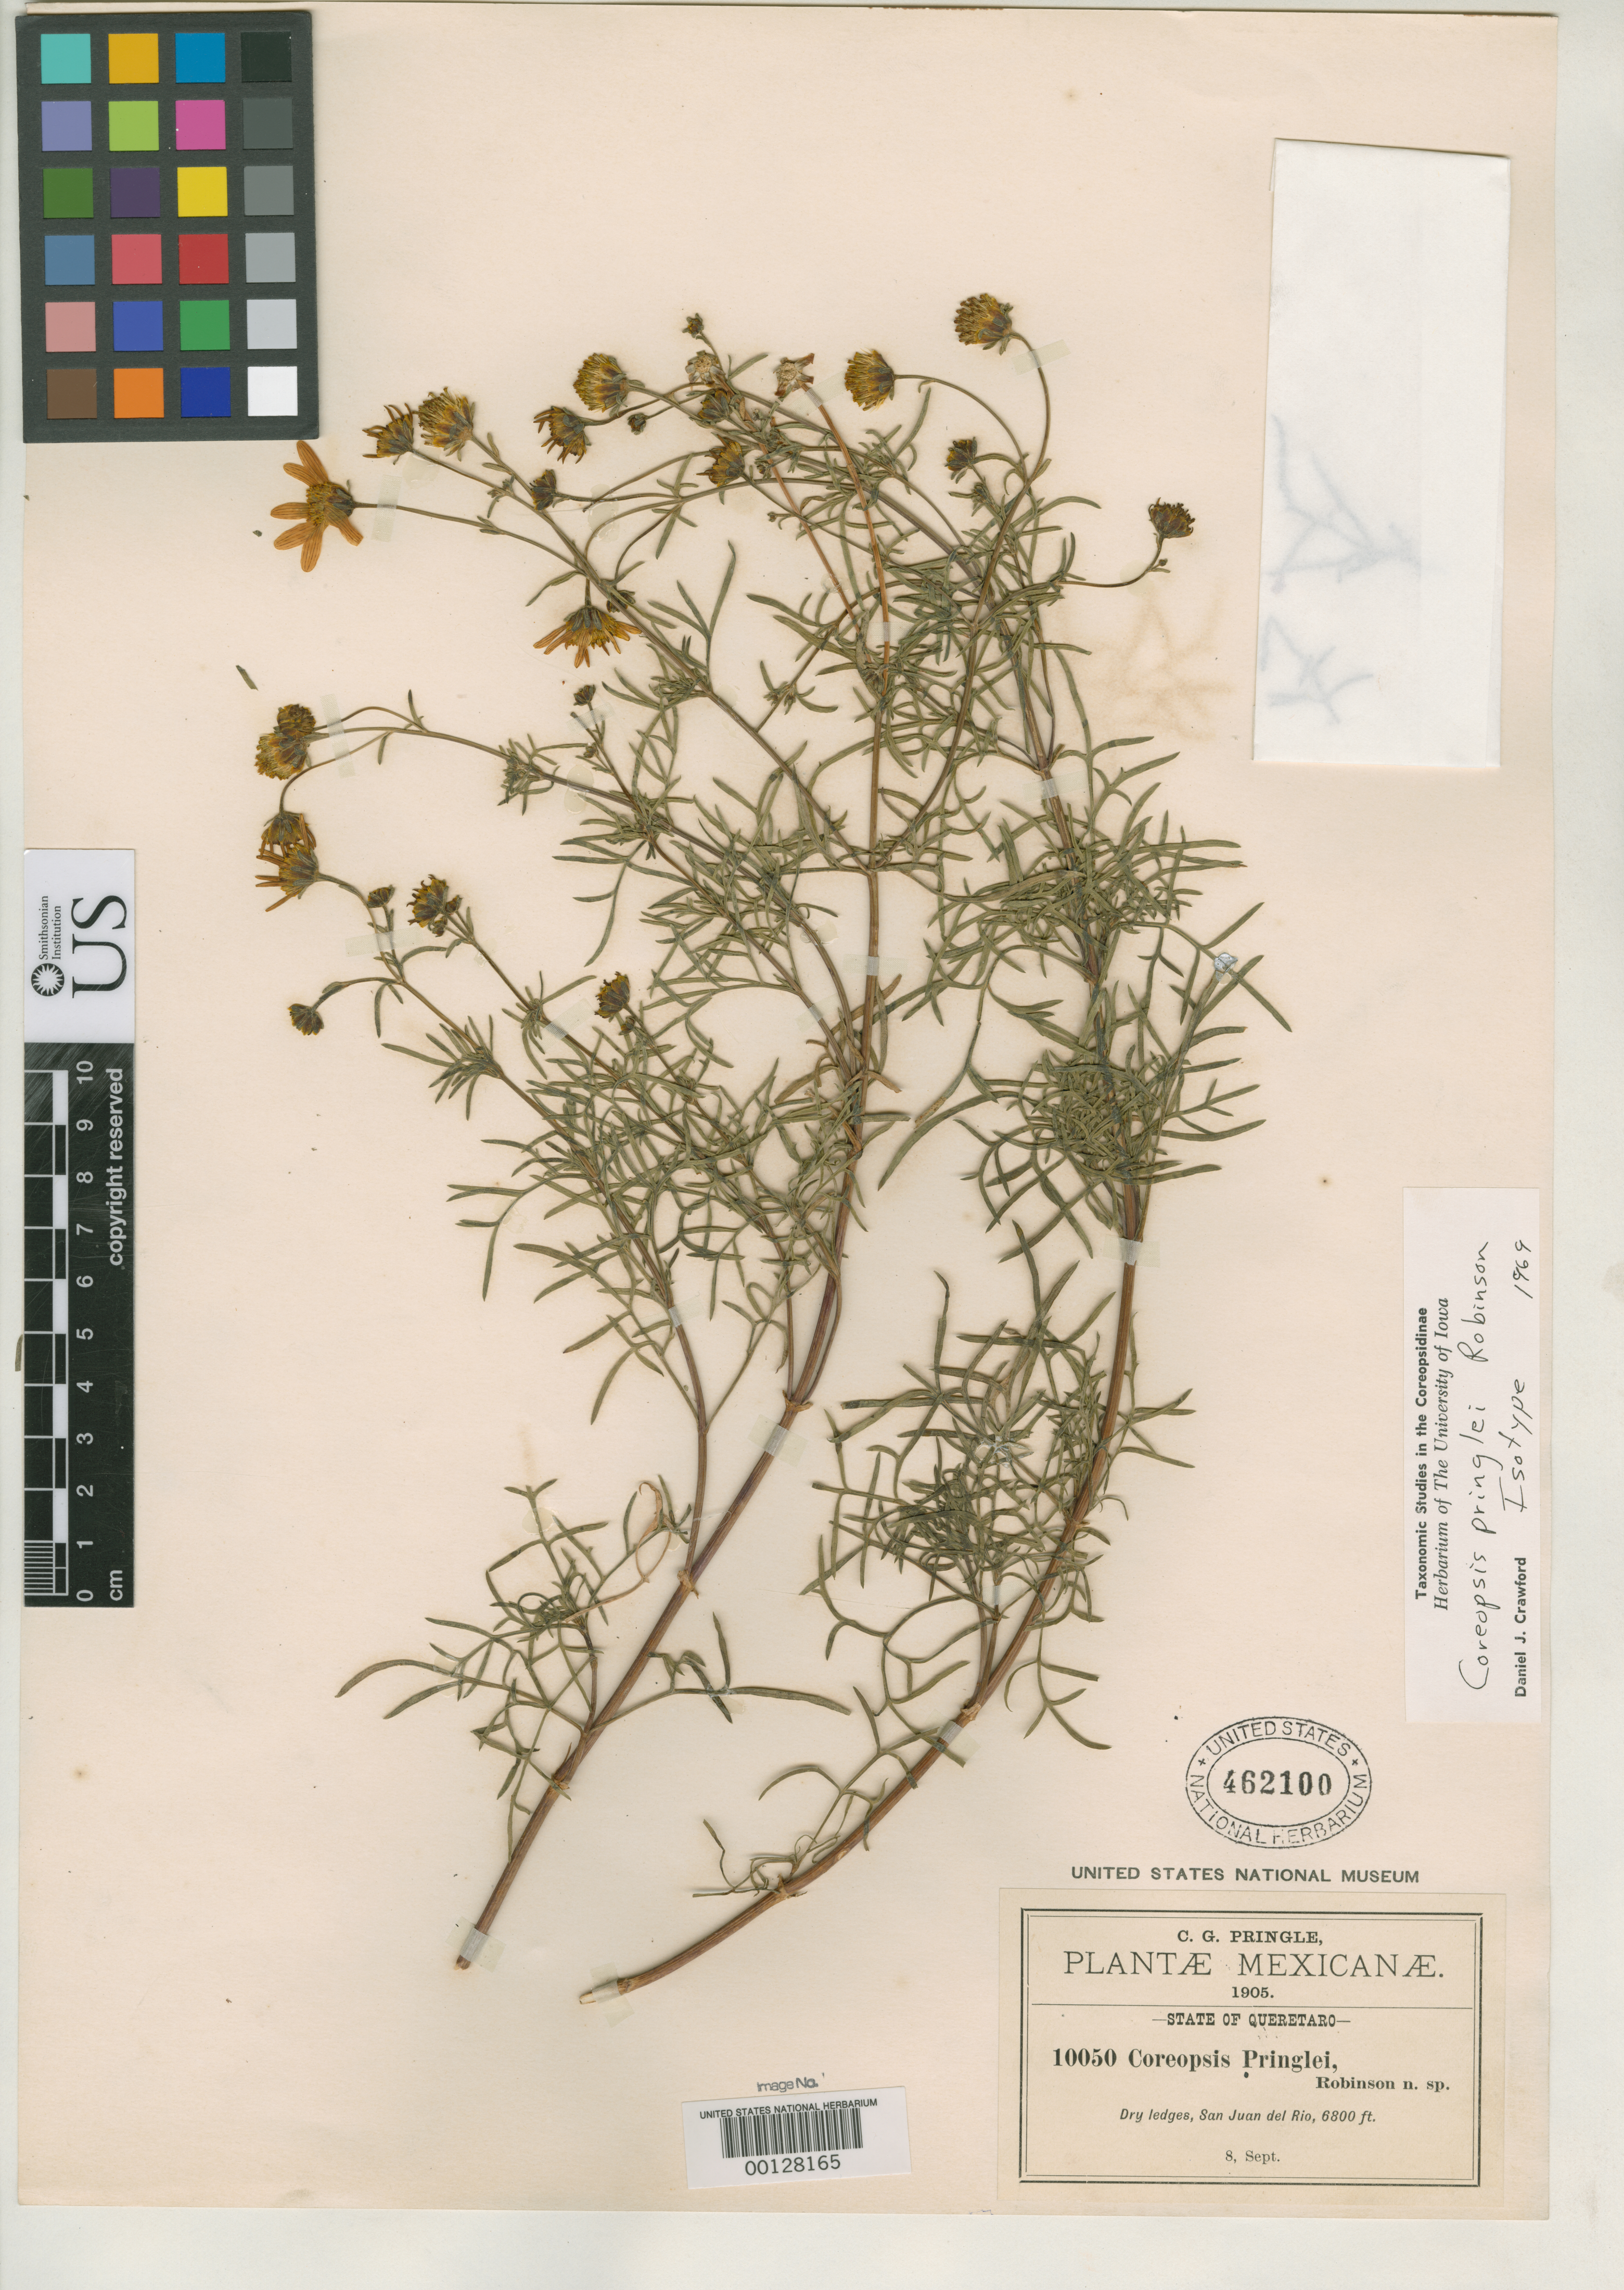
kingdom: Plantae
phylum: Tracheophyta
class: Magnoliopsida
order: Asterales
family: Asteraceae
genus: Coreopsis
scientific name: Coreopsis pringlei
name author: B.L. Rob.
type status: Isotype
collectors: C. G. Pringle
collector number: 10050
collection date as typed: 08 Sep 1905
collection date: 1905-09-08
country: Mexico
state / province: Querétaro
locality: San Juan del Rio.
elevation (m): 1920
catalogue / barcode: US 462100